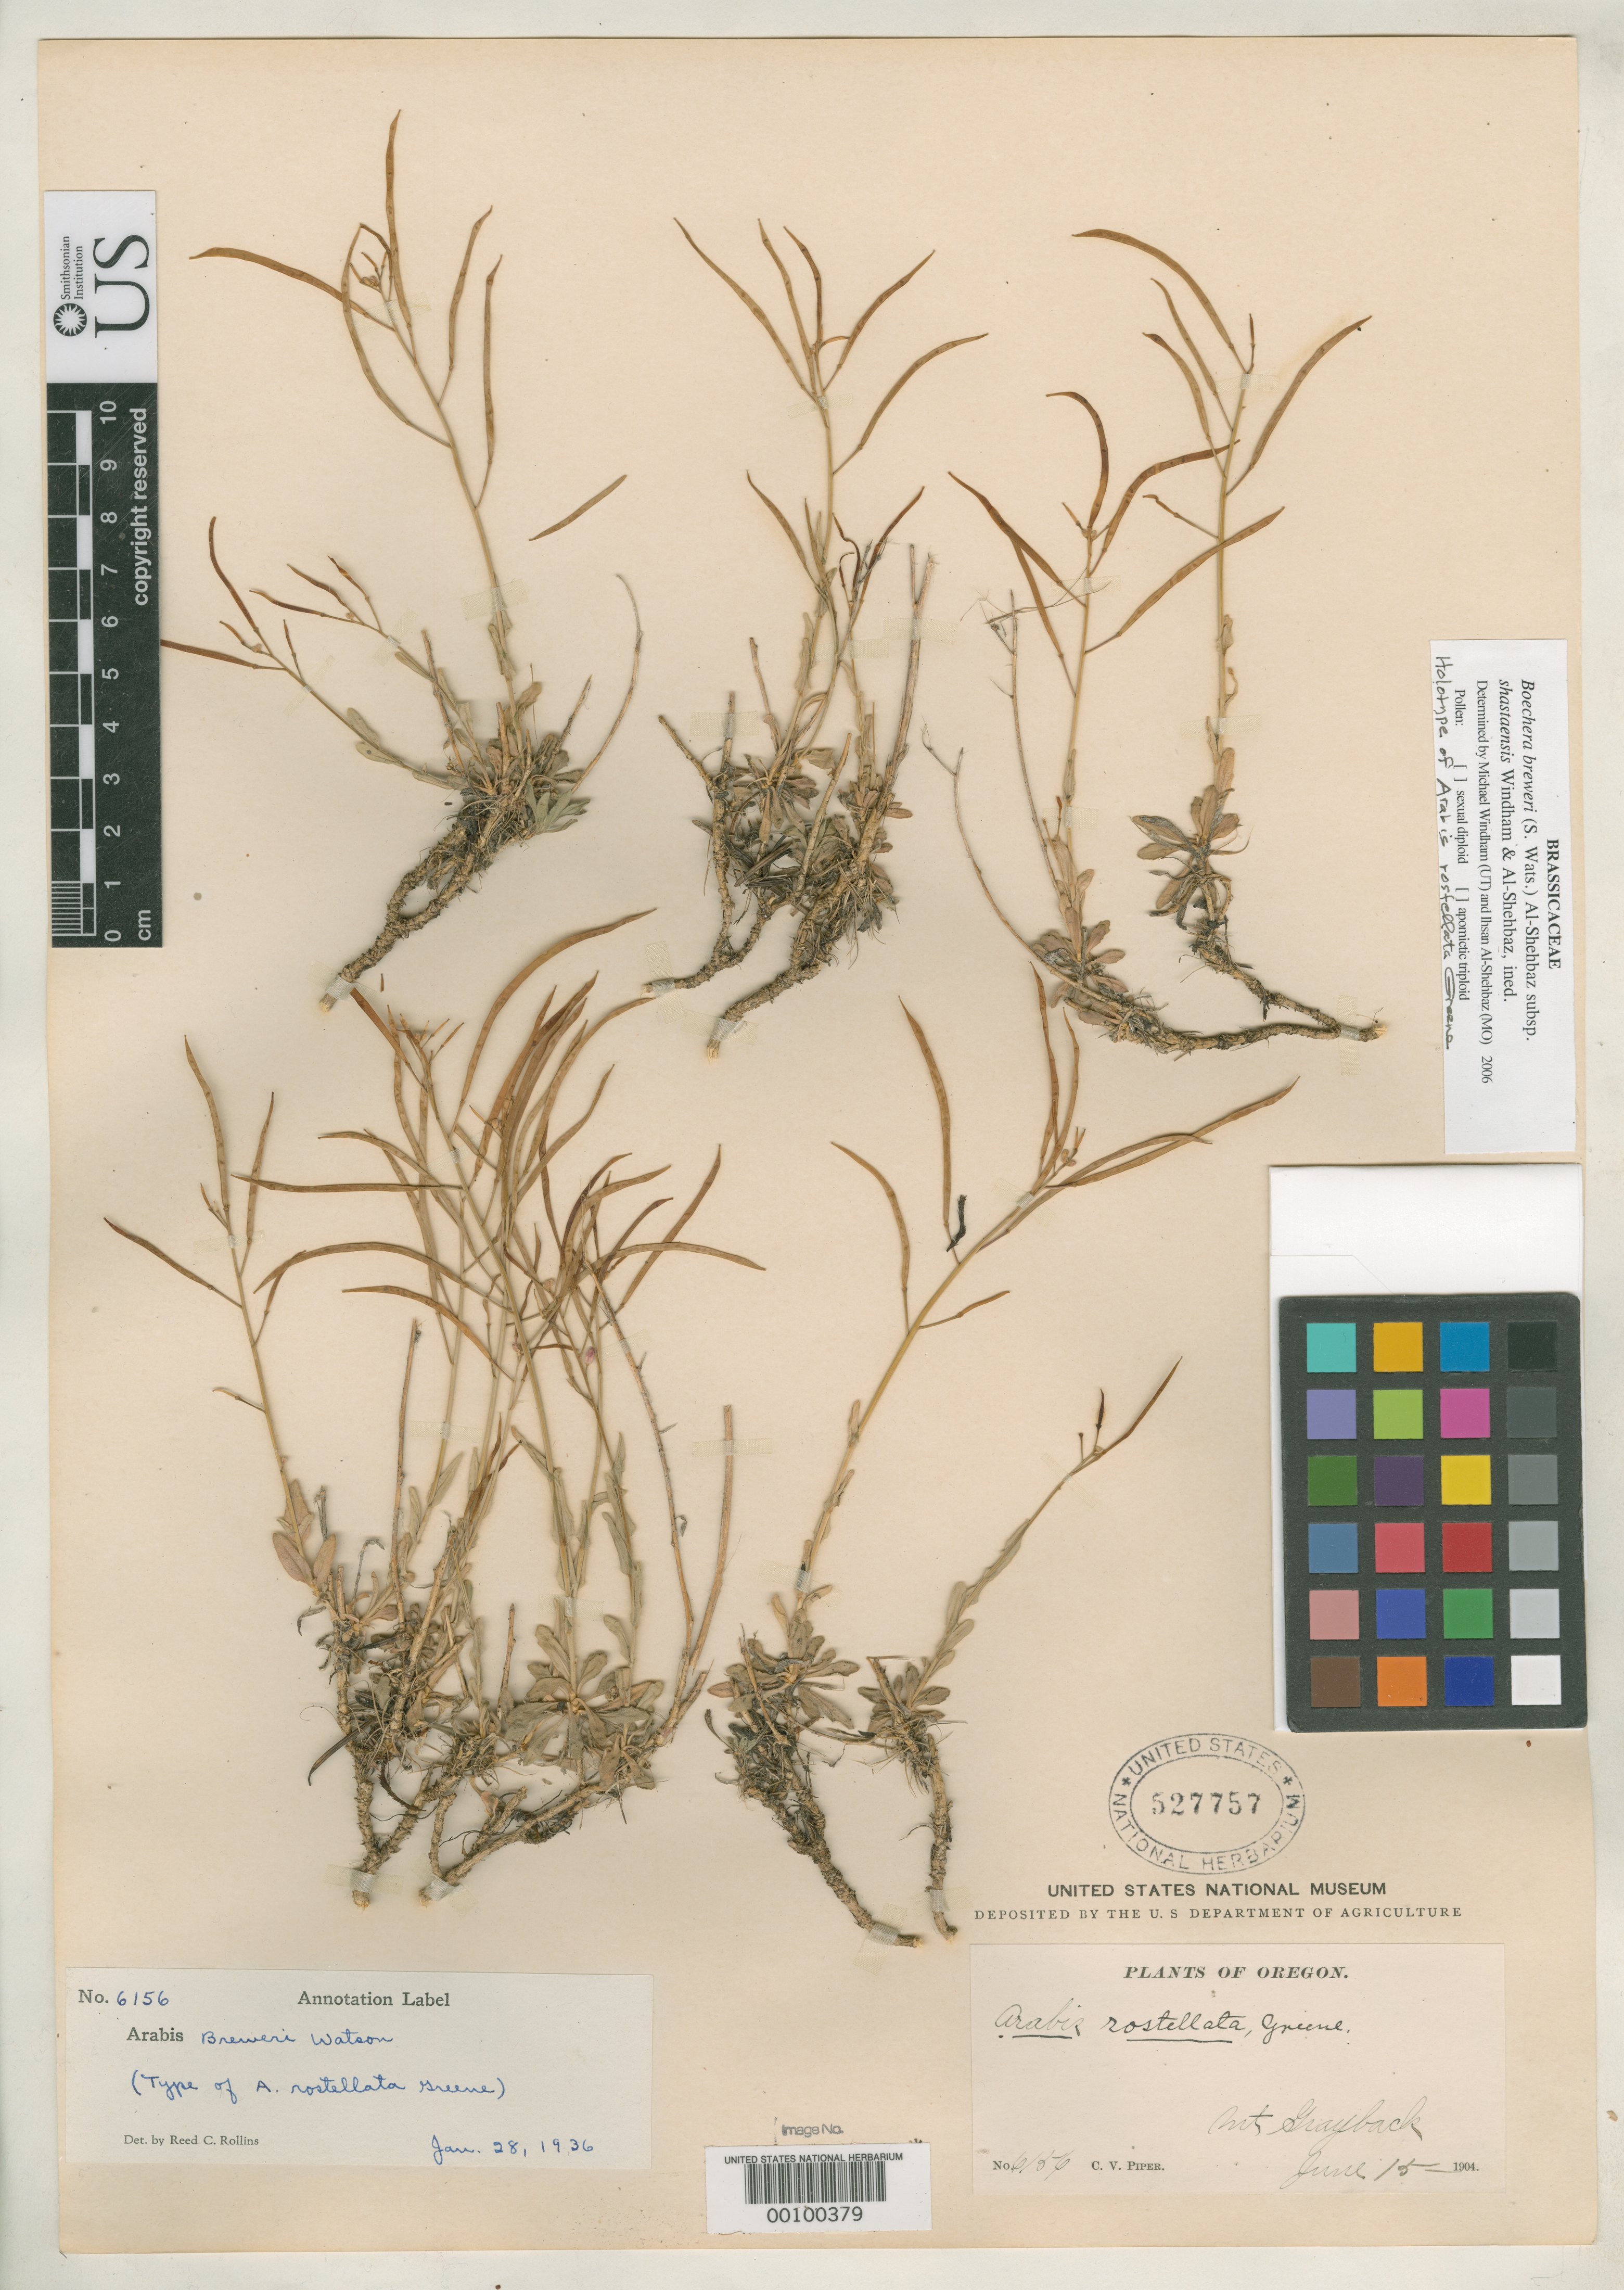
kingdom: Plantae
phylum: Tracheophyta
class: Magnoliopsida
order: Brassicales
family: Brassicaceae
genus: Arabis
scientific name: Arabis rostellata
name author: Greene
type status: Holotype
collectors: C. V. Piper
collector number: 6156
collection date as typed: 15 Jun 1904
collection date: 1904-06-15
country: United States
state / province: Oregon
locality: Mt. Grayback.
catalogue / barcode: US 527757